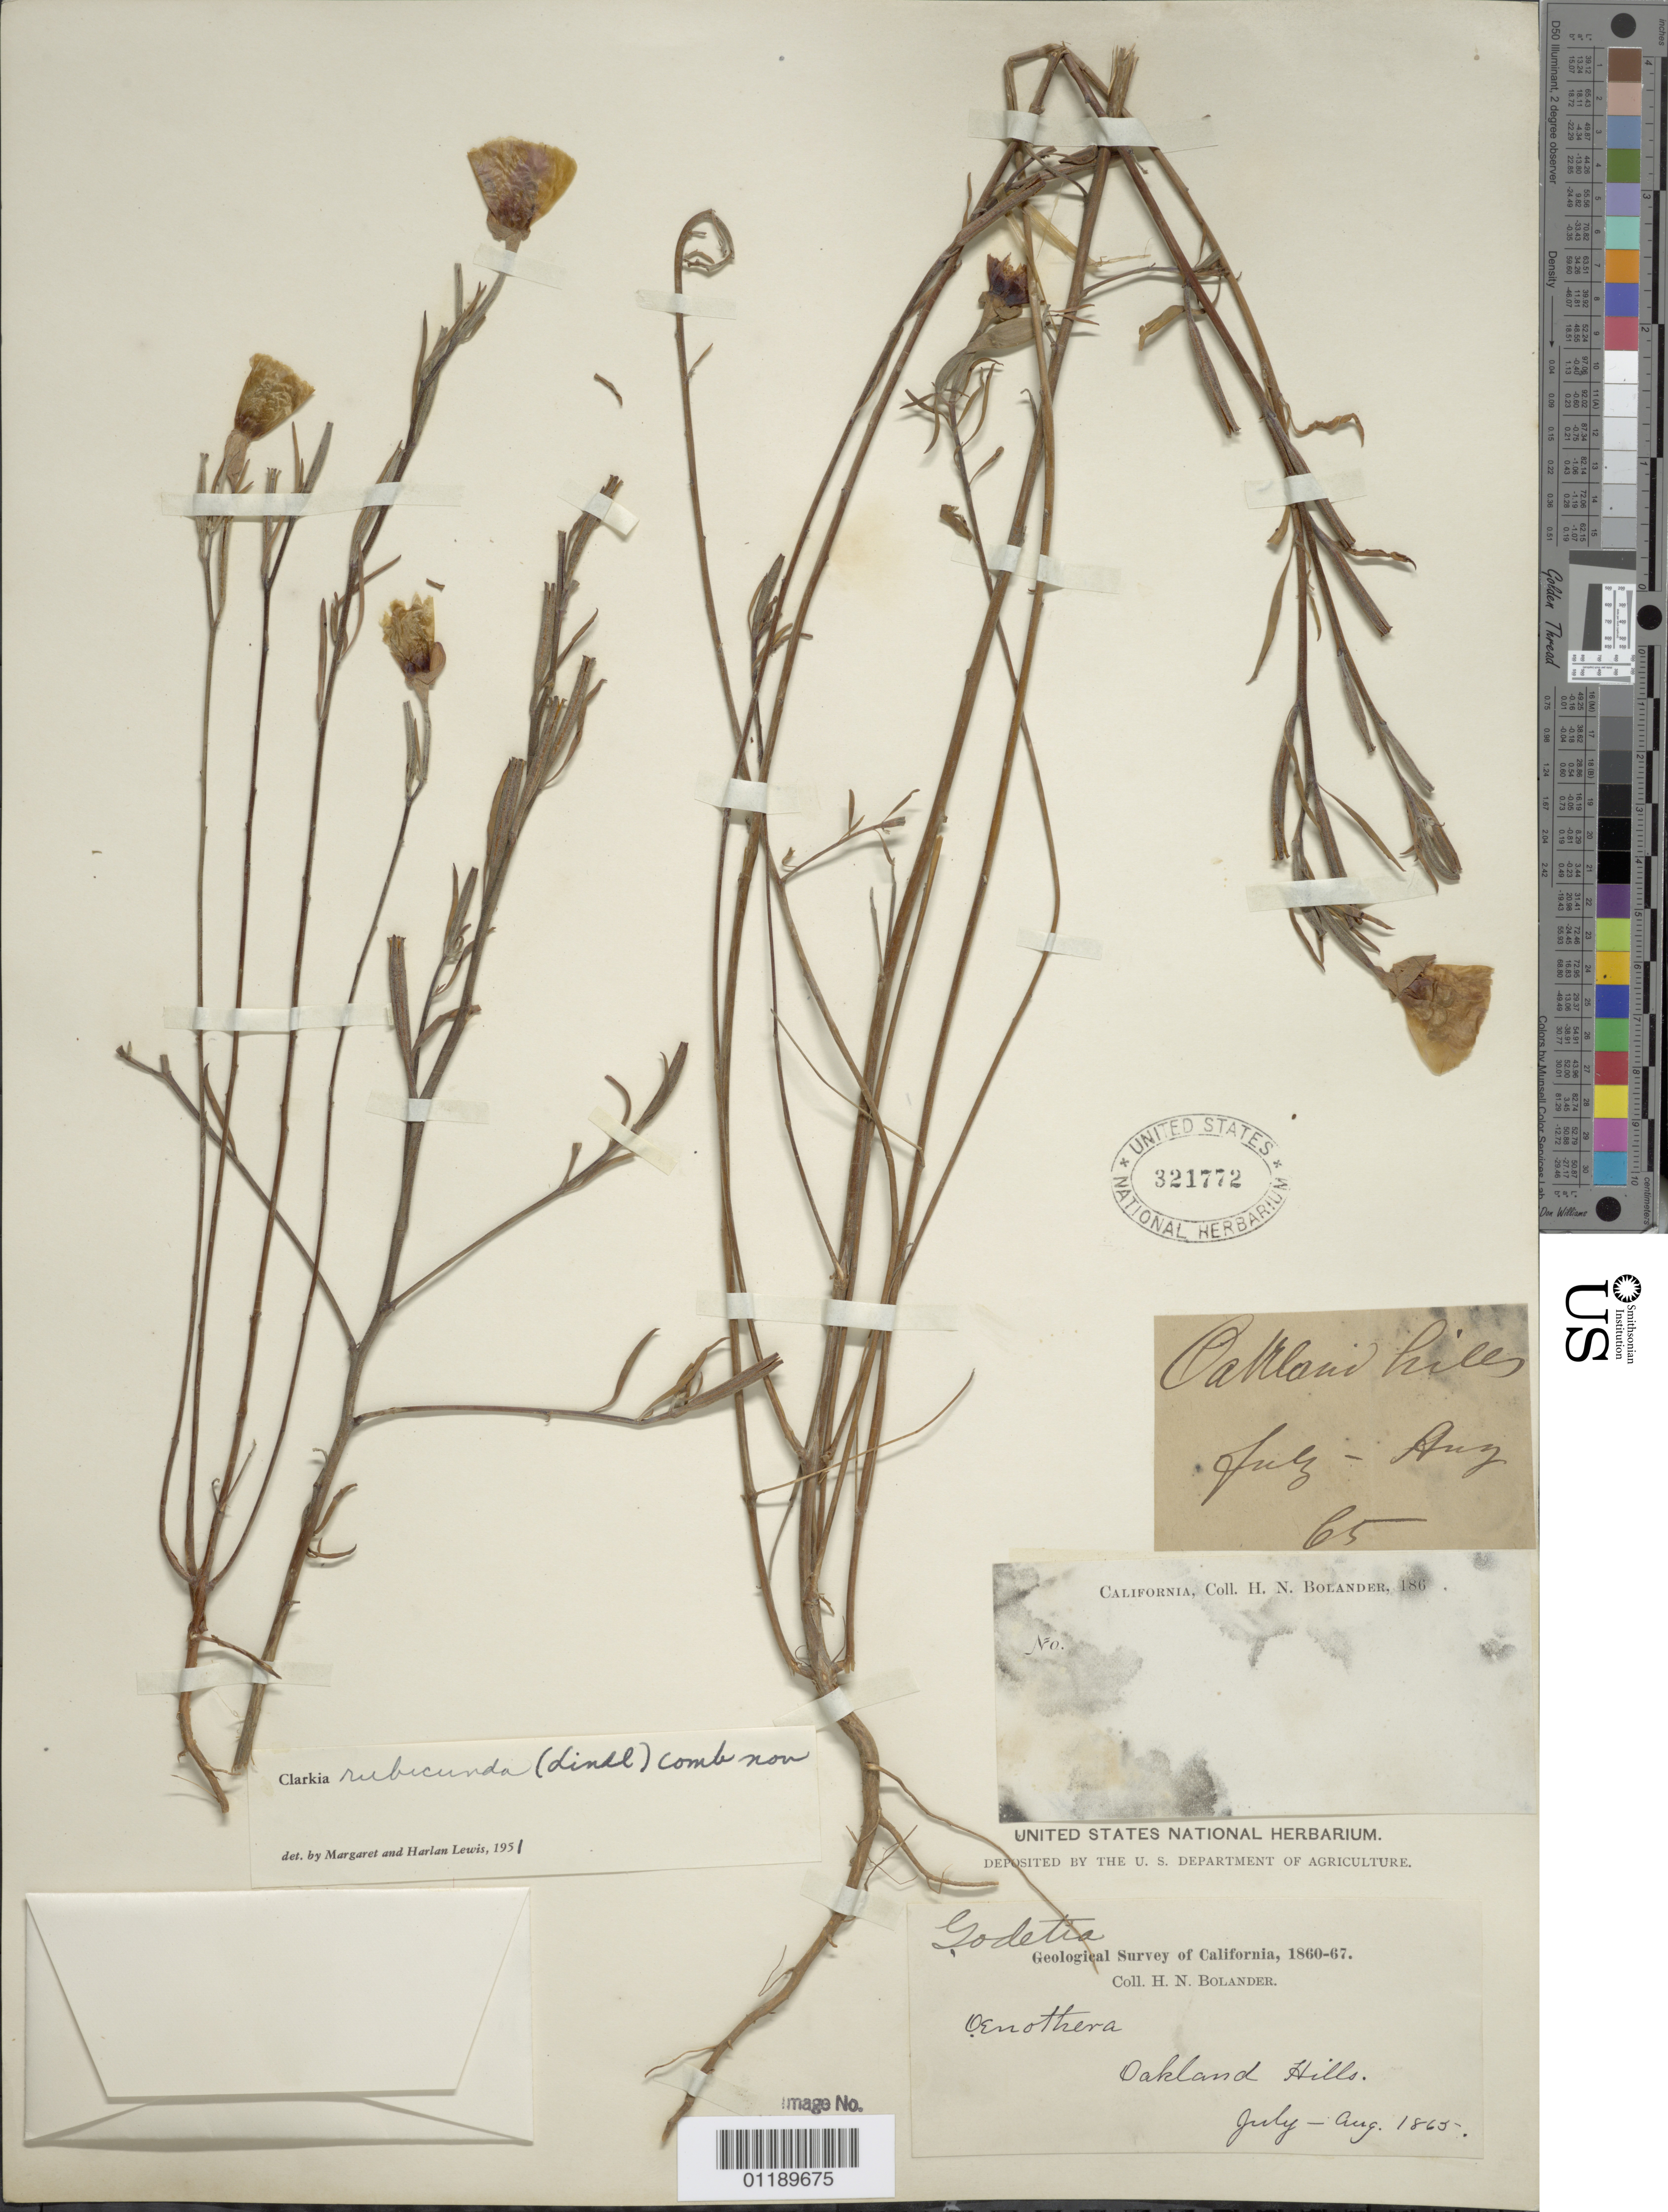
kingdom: Plantae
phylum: Tracheophyta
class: Magnoliopsida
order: Myrtales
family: Onagraceae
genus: Clarkia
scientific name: Clarkia rubicunda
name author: (Lindl.) F. H. Lewis & M.R. Lewis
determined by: Lewis, --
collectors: H. Bolander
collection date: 1865-07/1865-08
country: United States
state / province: California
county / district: Alameda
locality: Oakland Hills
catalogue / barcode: US 321772